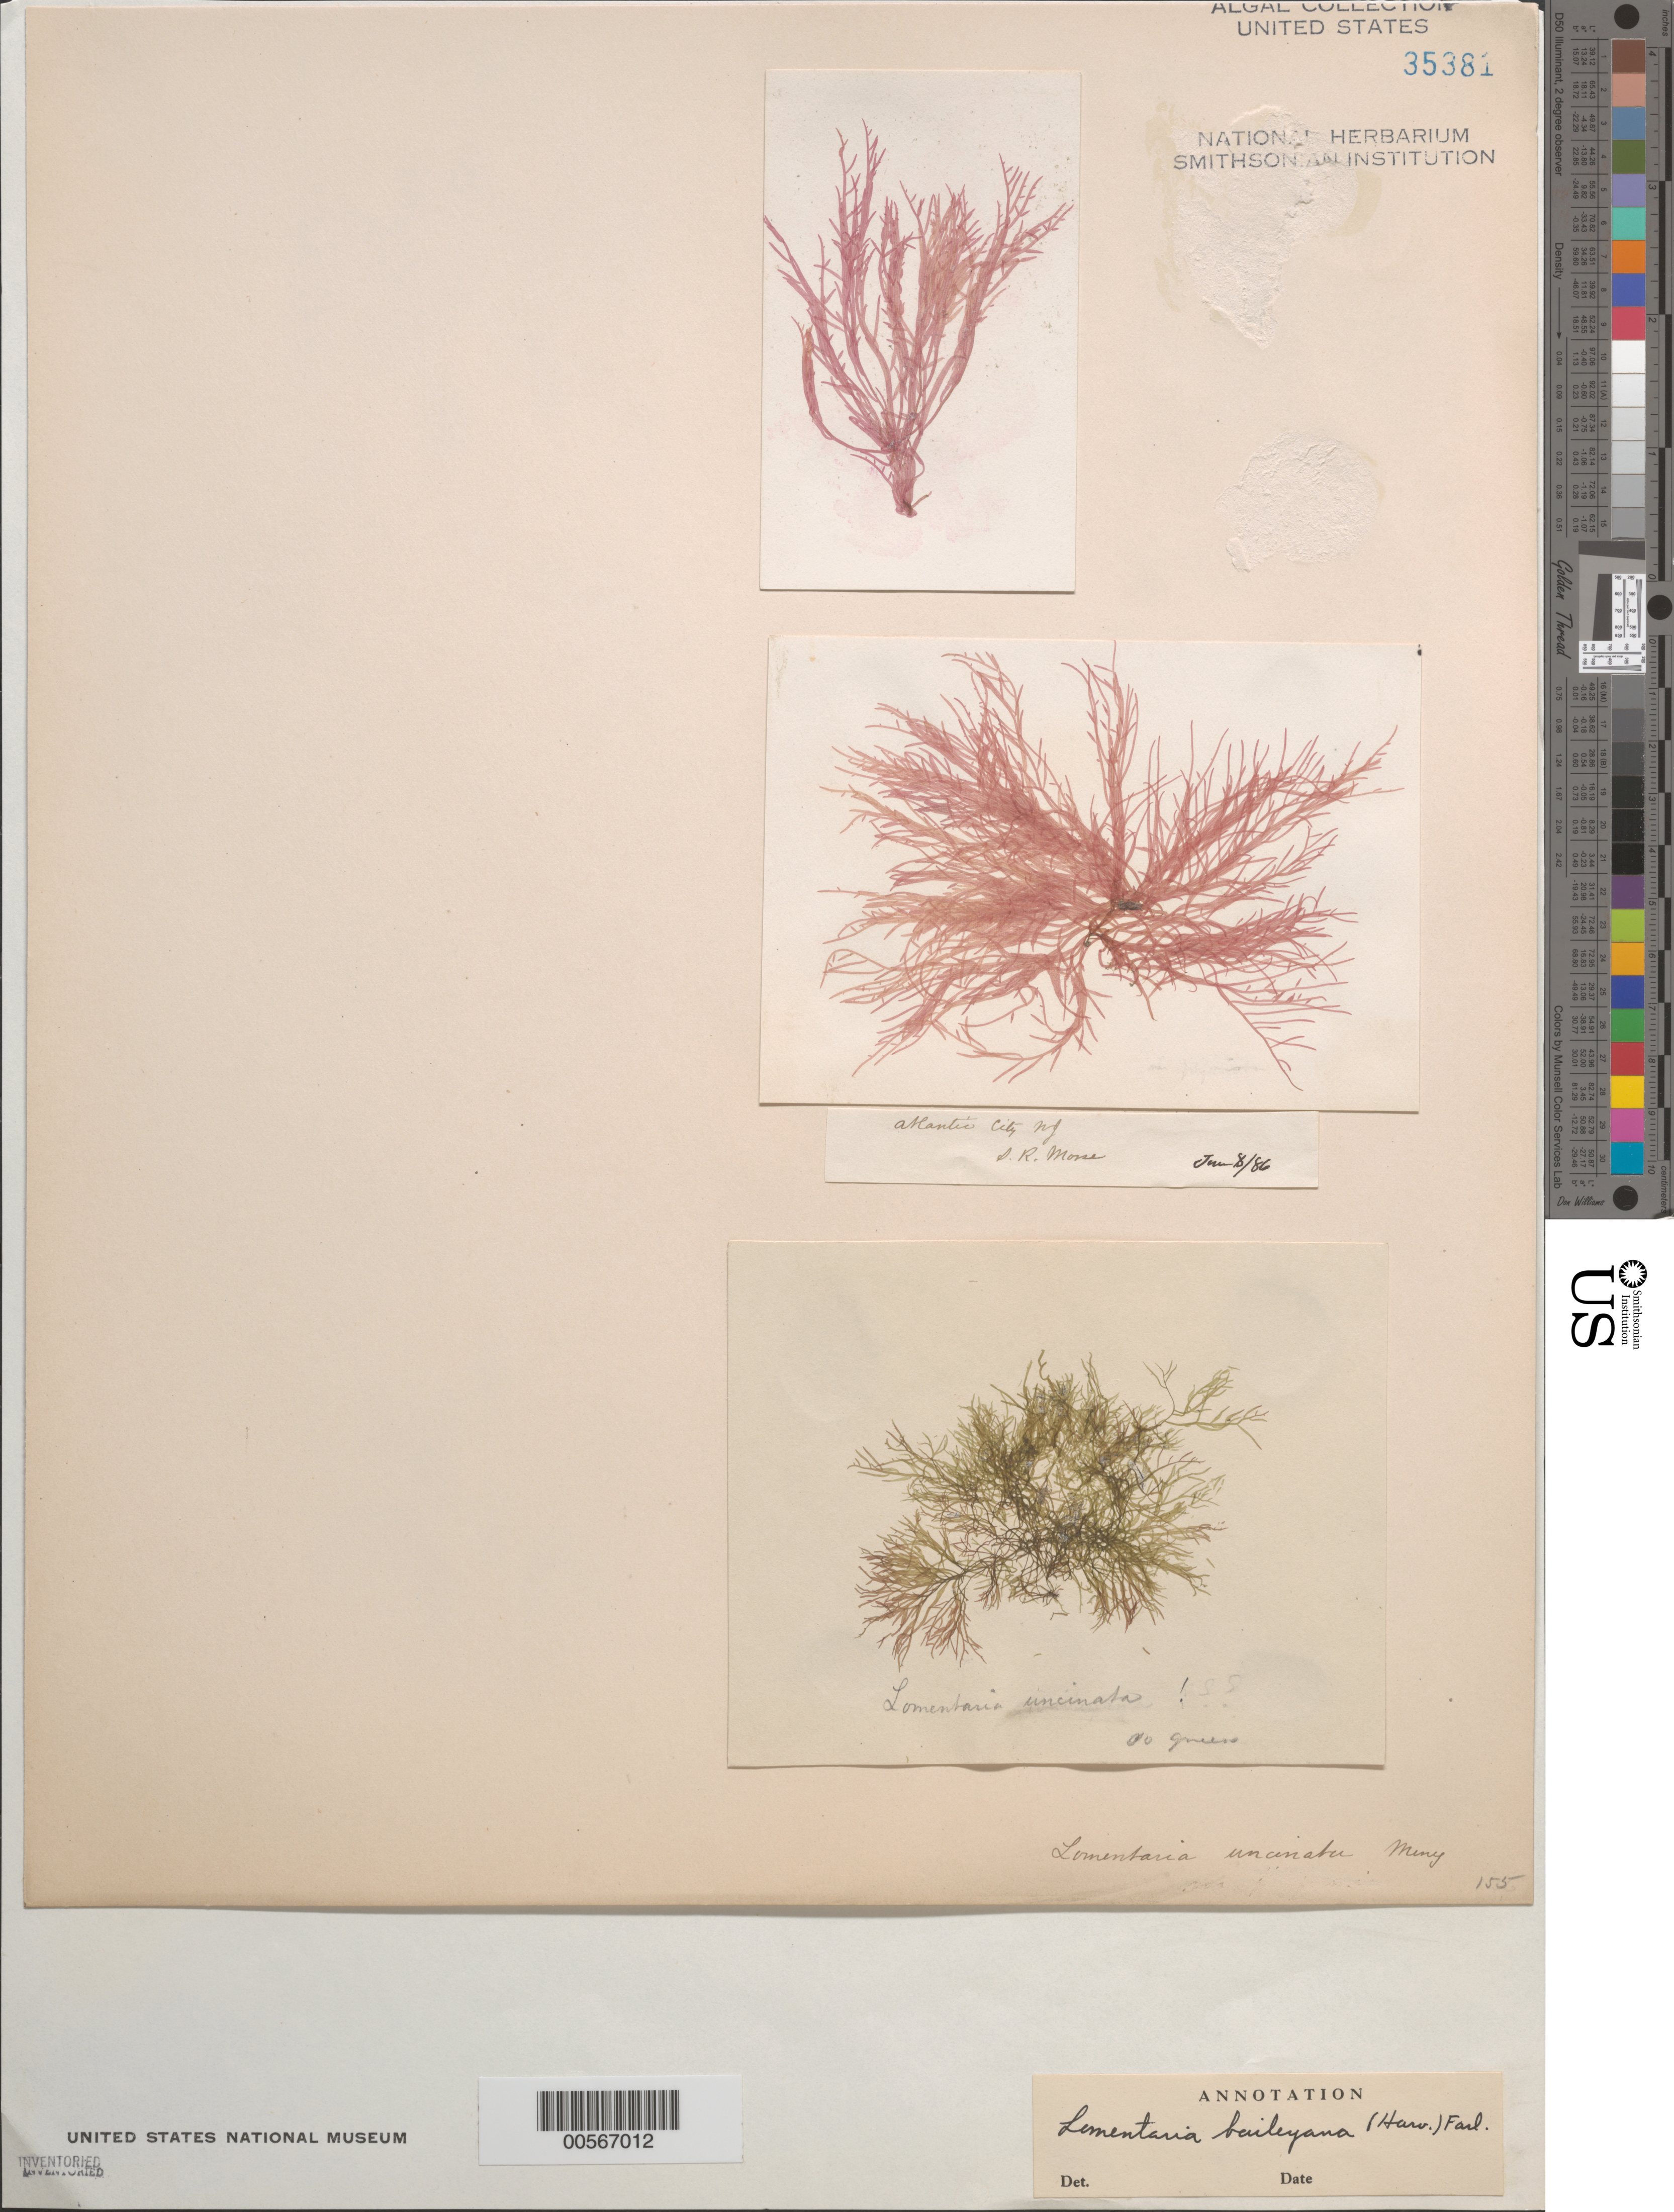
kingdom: Plantae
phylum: Rhodophyta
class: Florideophyceae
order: Rhodymeniales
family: Lomentariaceae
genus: Hooperia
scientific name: Hooperia divaricata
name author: (Durant) M.J. Wynne et al.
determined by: Algae name updating Project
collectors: S. Morse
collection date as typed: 08 Jun 1886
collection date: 1886-06-08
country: United States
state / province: New Jersey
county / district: Atlantic County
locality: Atlantic City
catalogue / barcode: US 35381